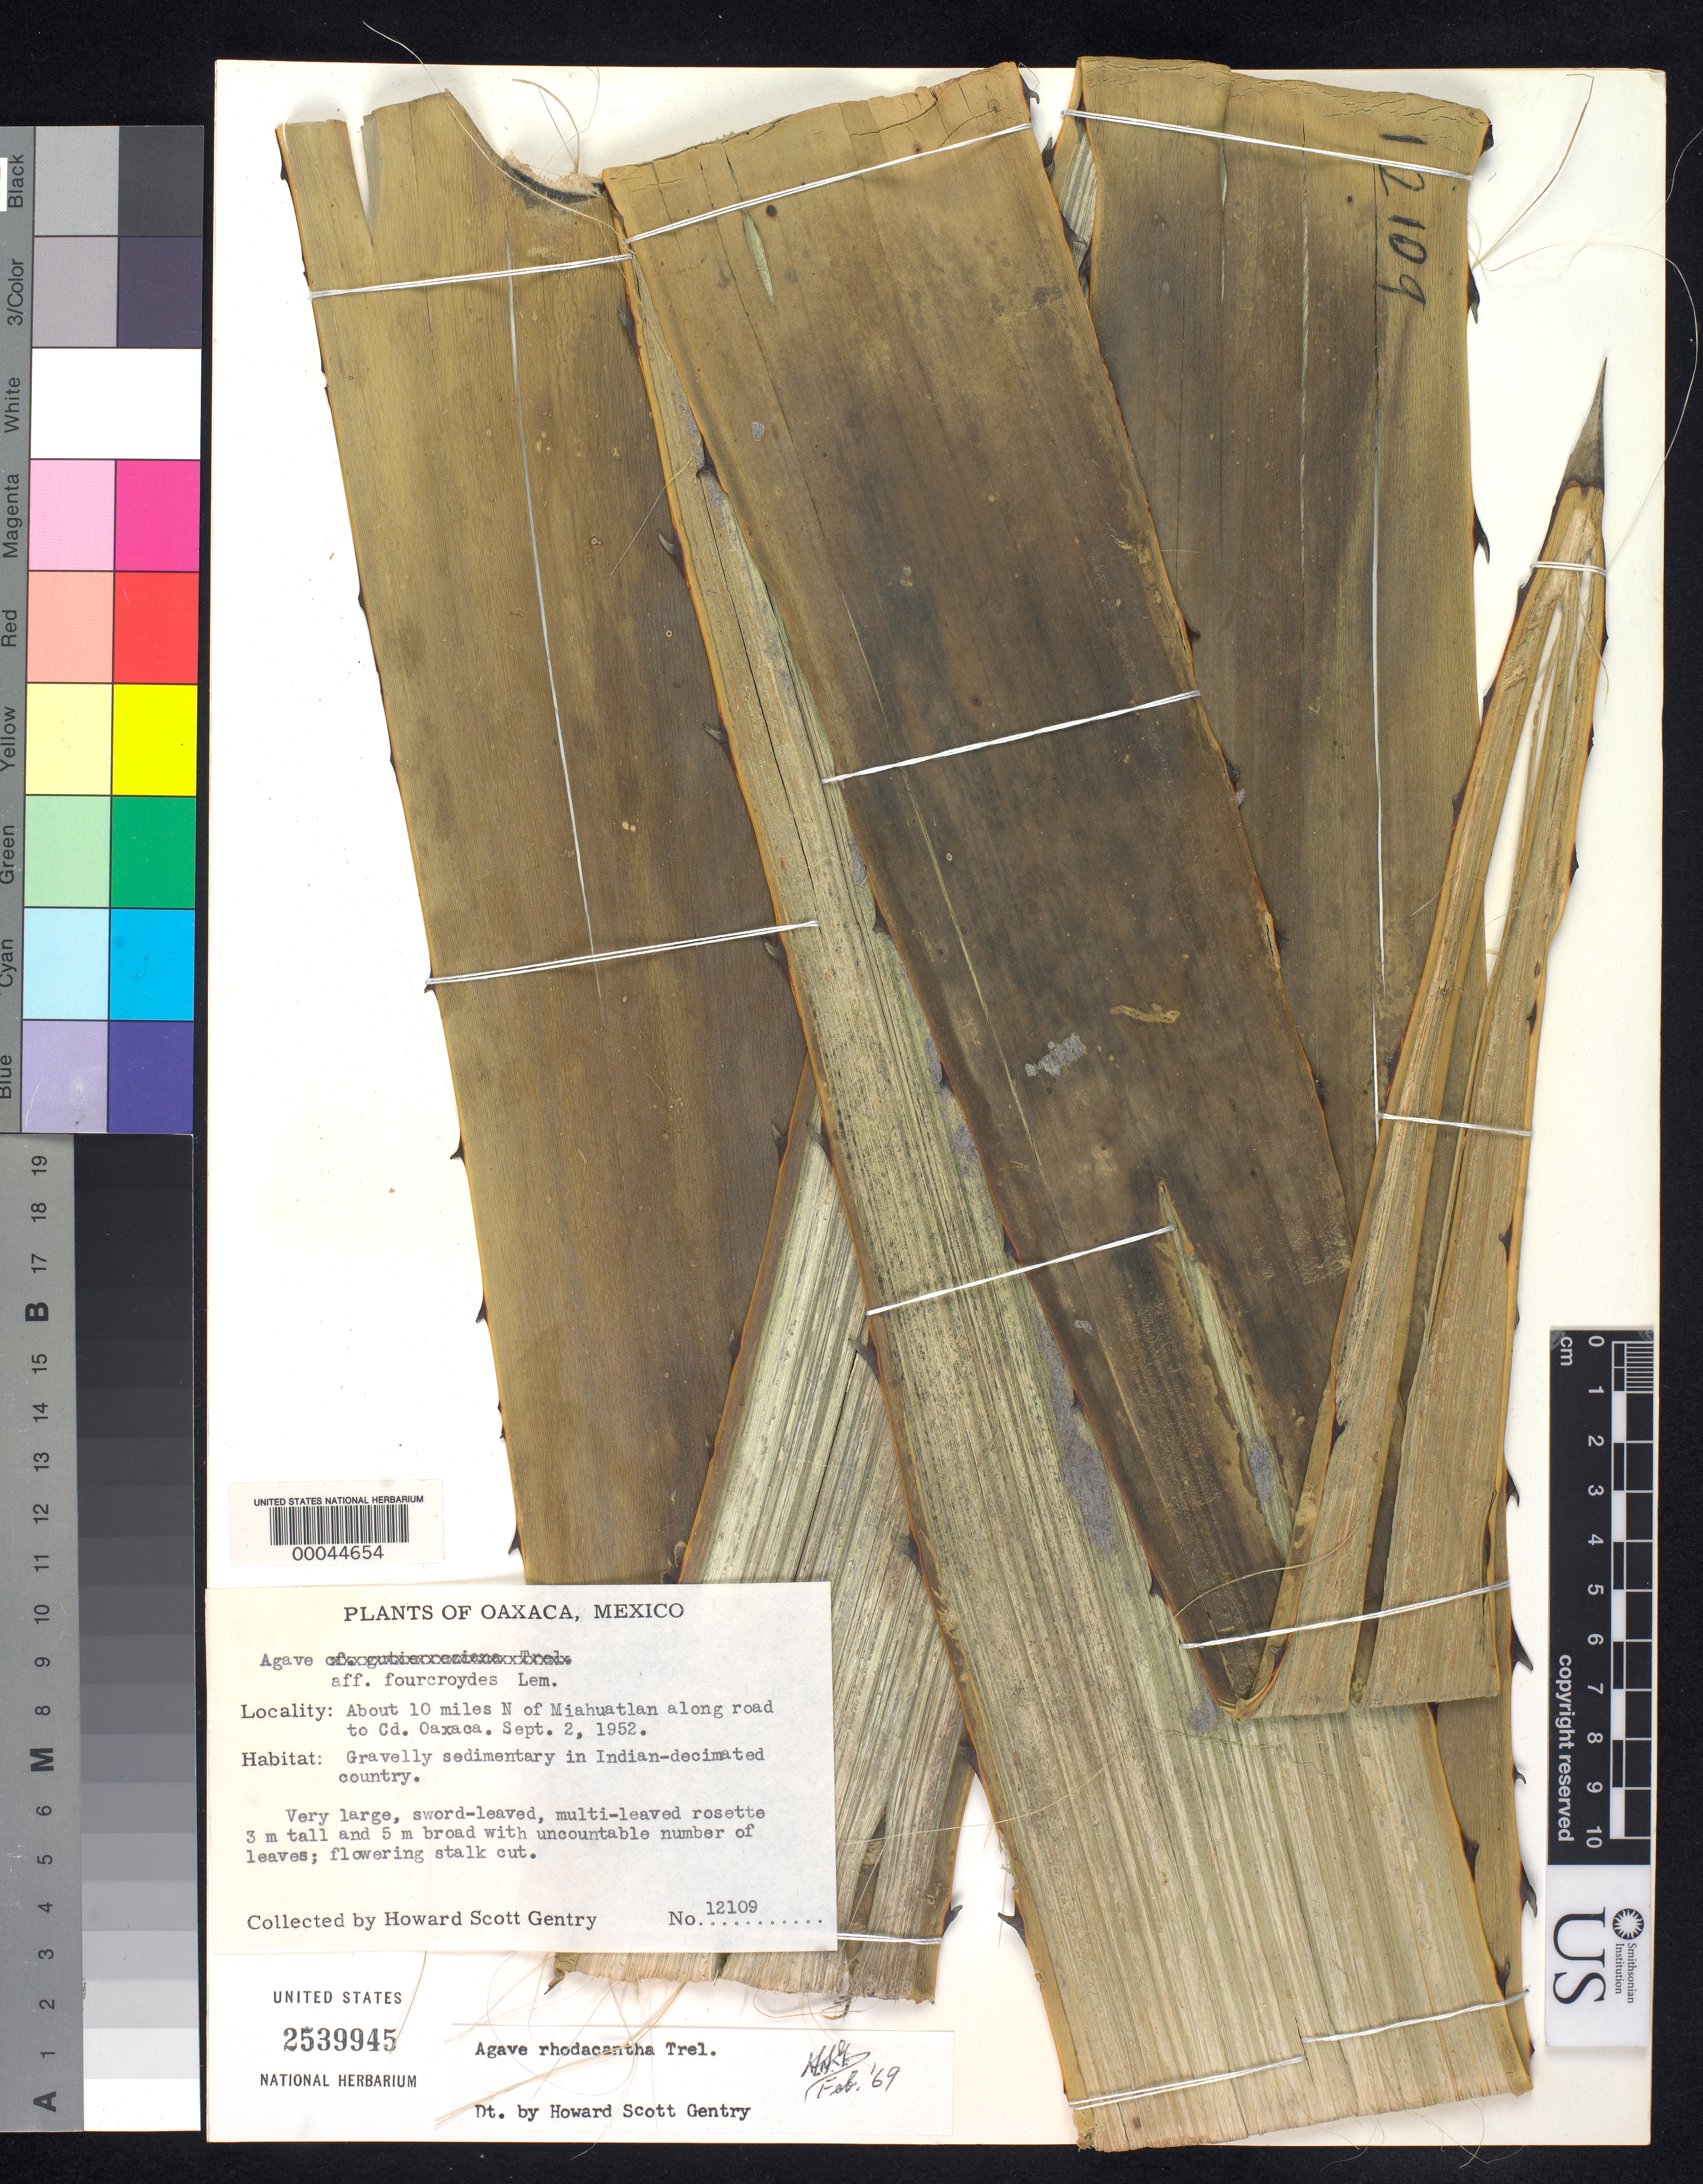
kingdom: Plantae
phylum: Tracheophyta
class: Liliopsida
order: Asparagales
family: Asparagaceae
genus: Agave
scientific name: Agave rhodacantha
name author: Trel.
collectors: H. S. Gentry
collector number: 12109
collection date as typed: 02 Sep 1952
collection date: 1952-09-02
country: Mexico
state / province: Oaxaca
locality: About 10 mi N of Miahuatlan along road to Cd Oaxaca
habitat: Gravelly sedimentary in indian-decimated country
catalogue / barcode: US 2539945